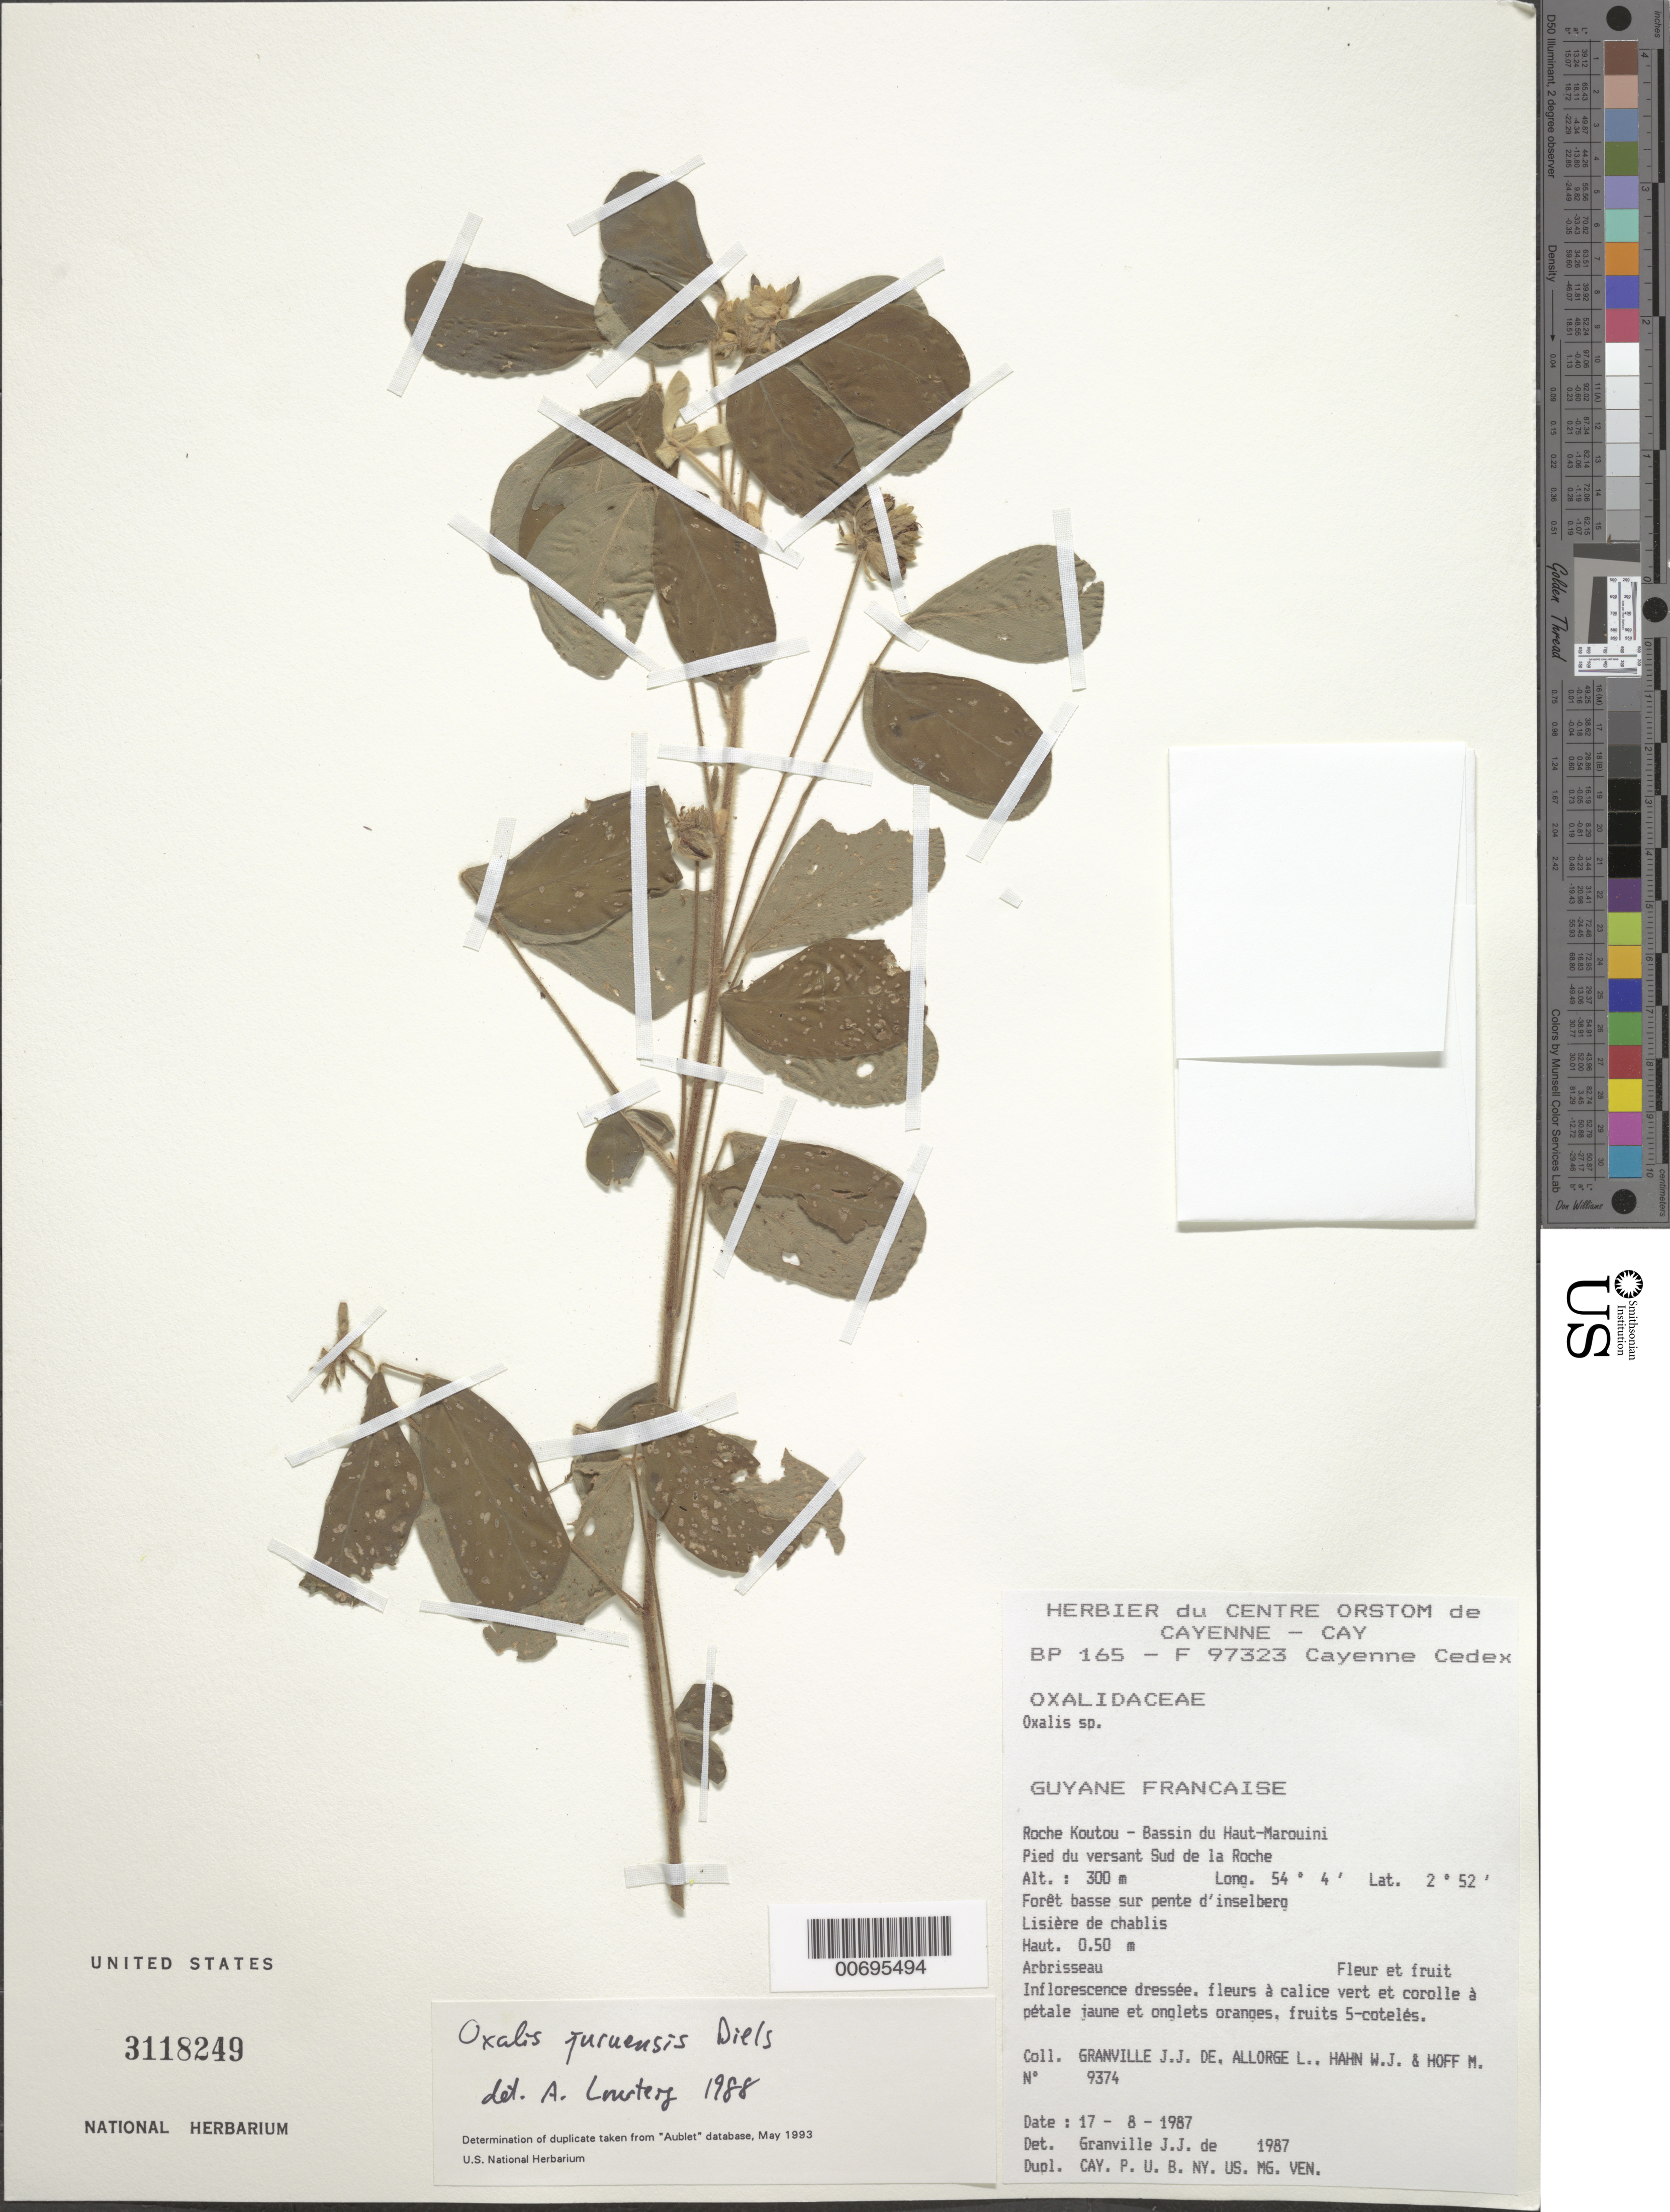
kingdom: Plantae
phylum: Tracheophyta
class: Magnoliopsida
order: Oxalidales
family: Oxalidaceae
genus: Oxalis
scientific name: Oxalis juruensis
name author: Diels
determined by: Lourteig, A.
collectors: J.-J. de Granville, L. Allorge, W. J. Hahn & M. Hoff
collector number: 9374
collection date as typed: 17-Aug-87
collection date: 1987-08-17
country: French Guiana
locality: Roche Koutou, Bassin du Haut-Marouini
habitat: Forêt basse sur pente d'inselbert; lisière de chablis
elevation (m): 200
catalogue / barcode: US 3118249